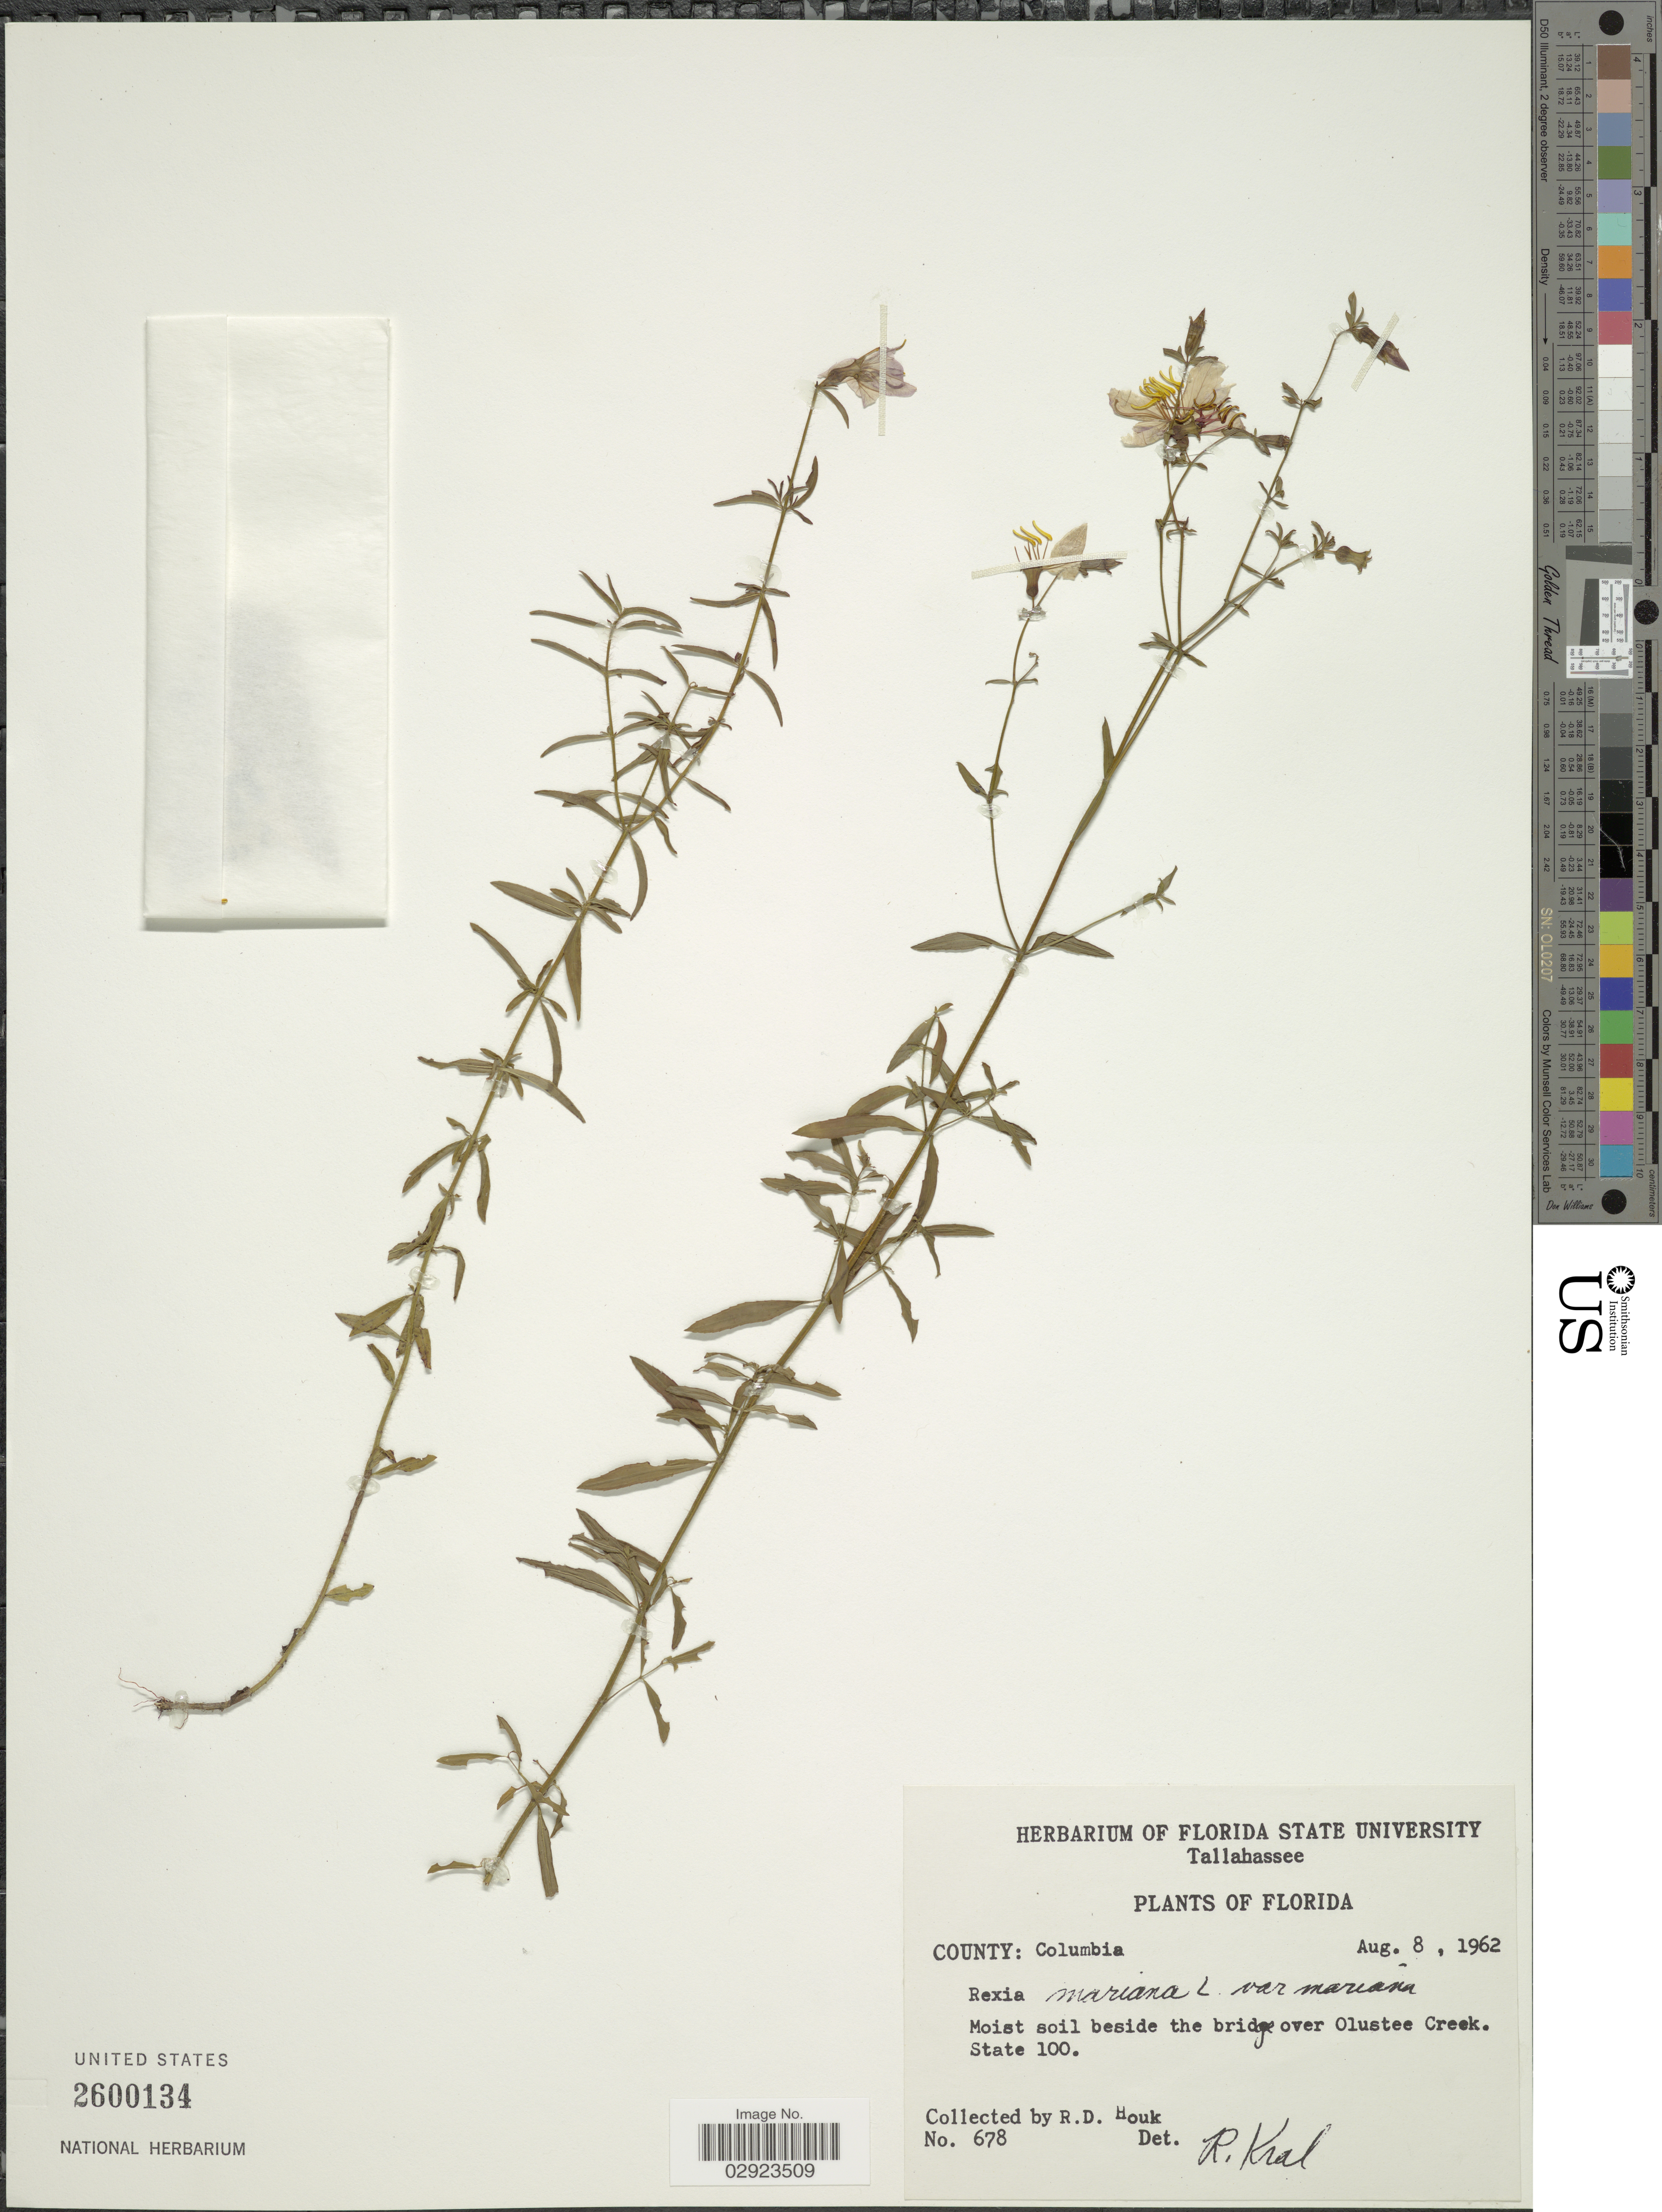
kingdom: Plantae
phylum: Tracheophyta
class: Magnoliopsida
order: Myrtales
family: Melastomataceae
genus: Rhexia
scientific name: Rhexia mariana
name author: L.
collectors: R. Houk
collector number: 678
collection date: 1962-08-08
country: United States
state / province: Florida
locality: County: Columbia. Beside the bridge over Olustee Creek. State 100.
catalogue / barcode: US 2600134